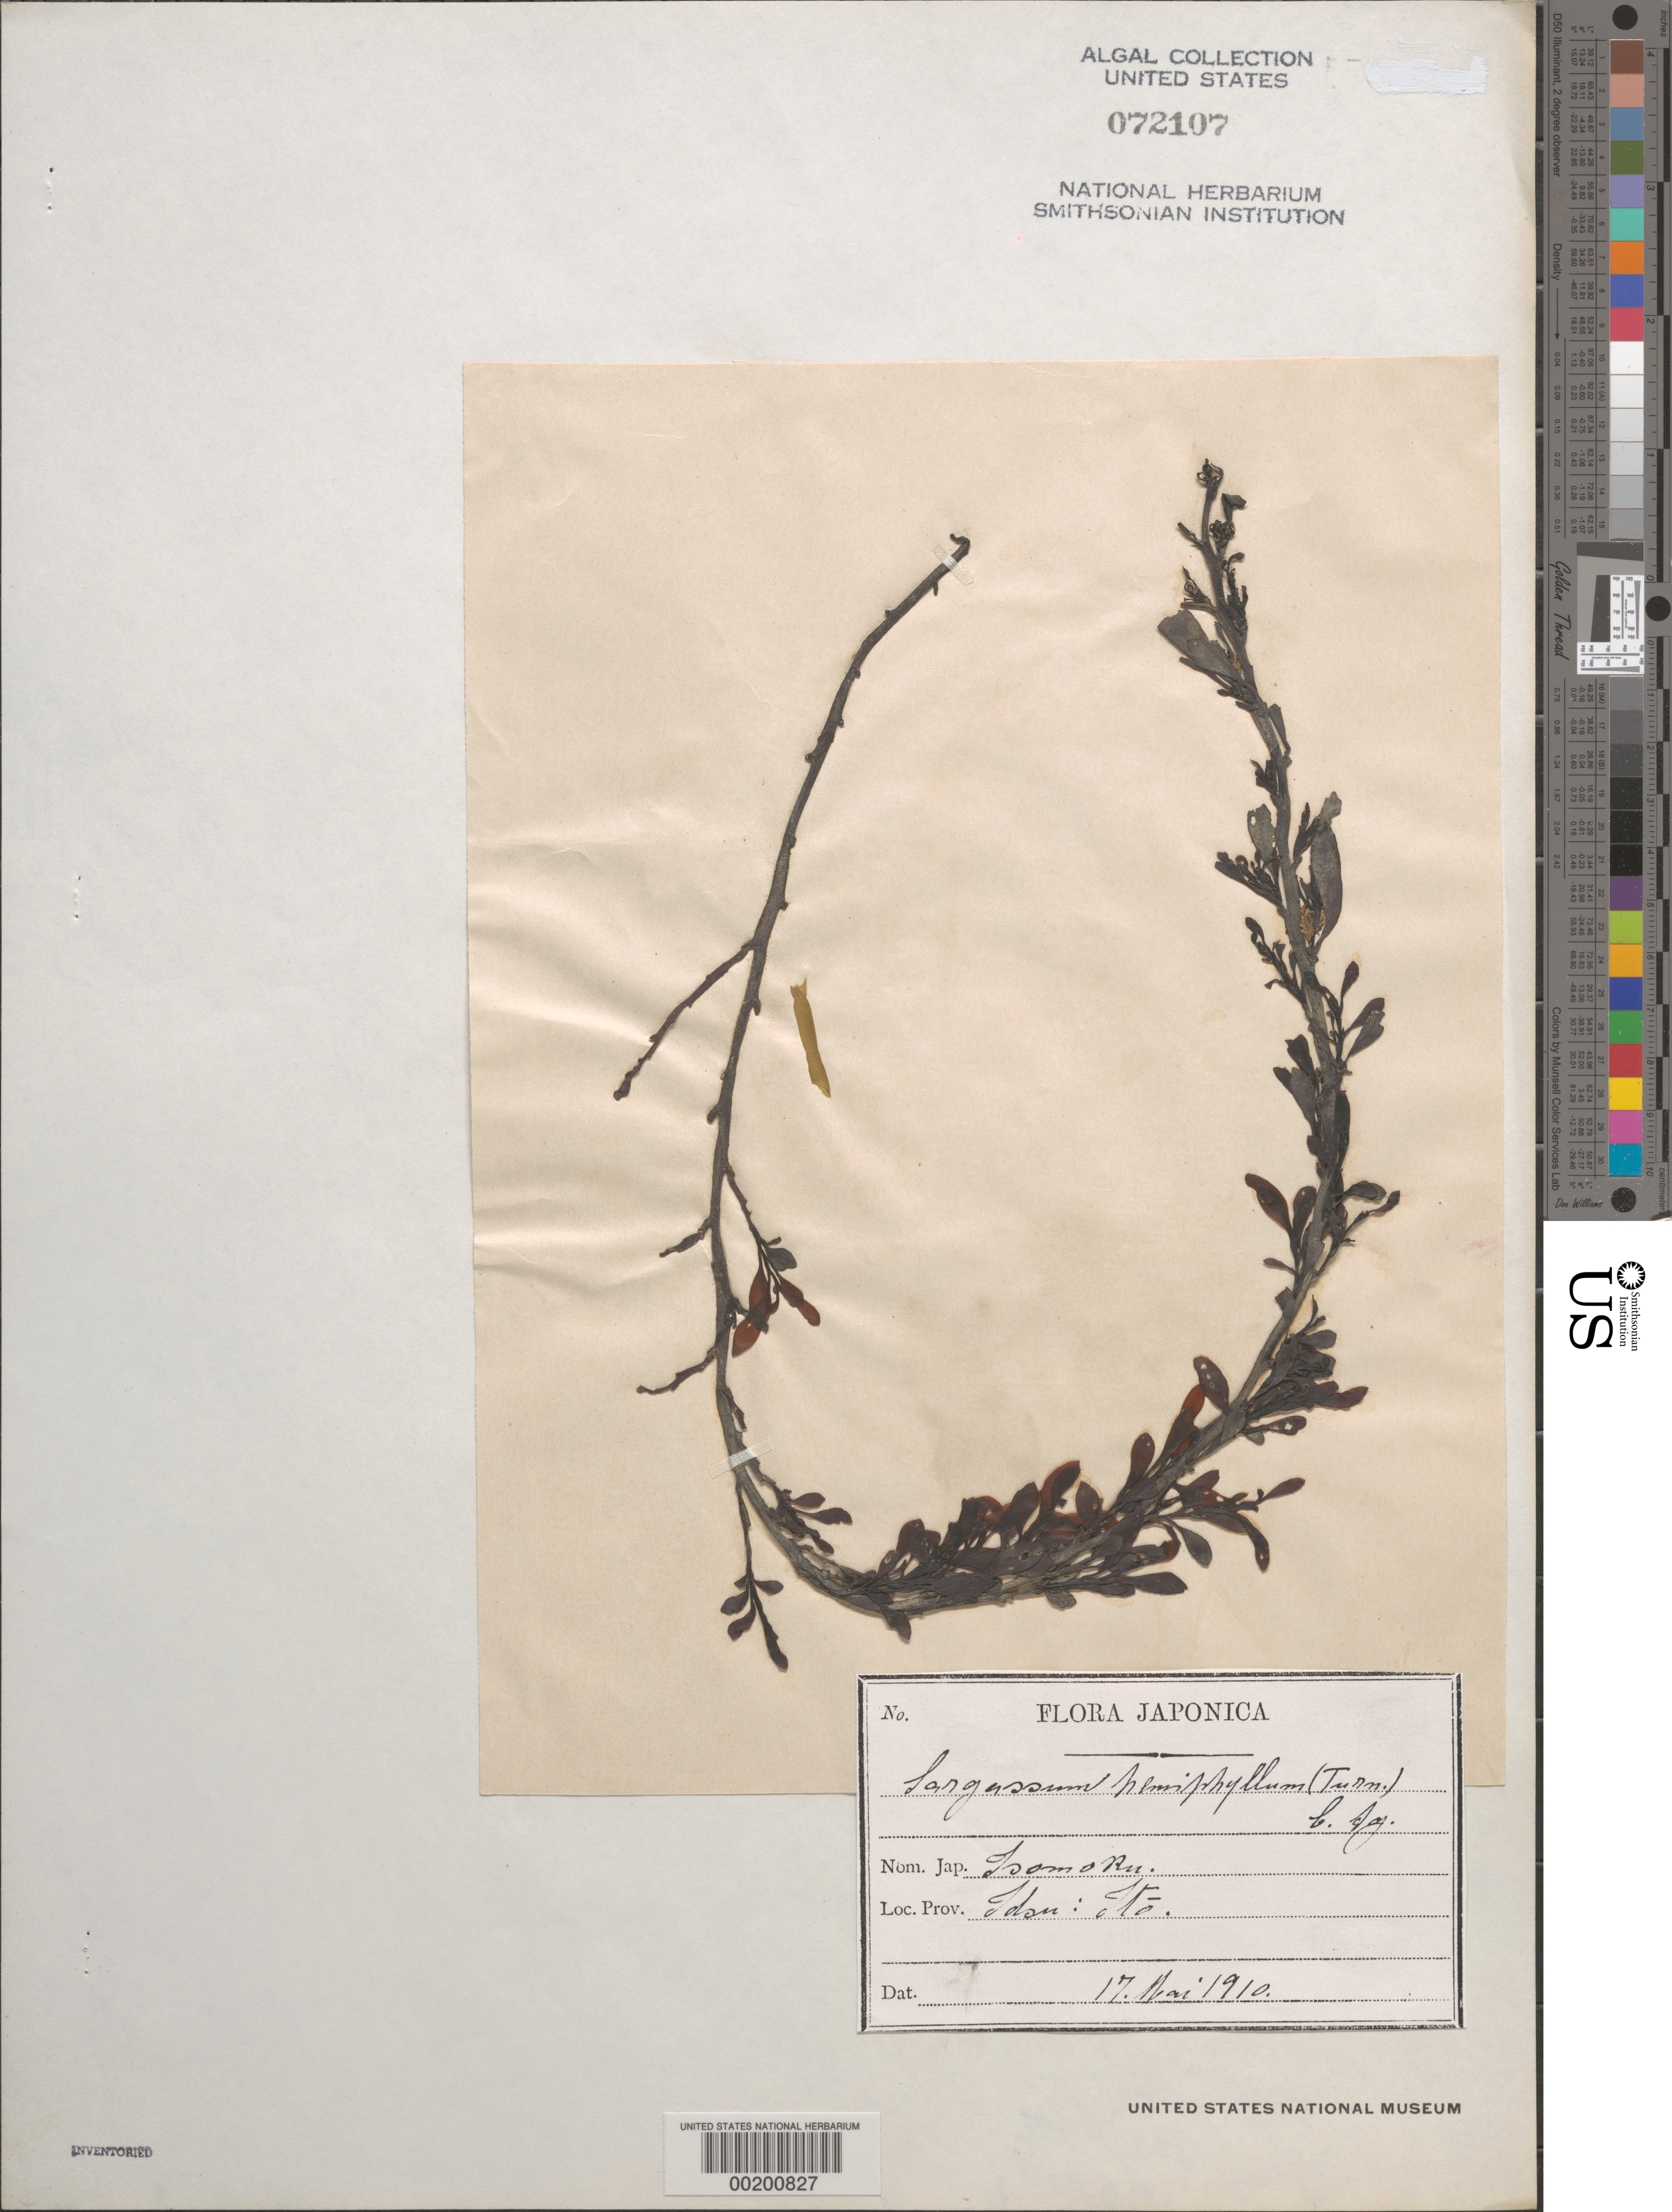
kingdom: Chromista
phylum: Ochrophyta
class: Phaeophyceae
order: Fucales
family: Sargassaceae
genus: Sargassum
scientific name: Sargassum hemiphyllum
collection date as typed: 17 May 1910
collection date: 1910-05-17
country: Japan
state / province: Sizuoka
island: Honshu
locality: Ito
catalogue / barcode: US 72107